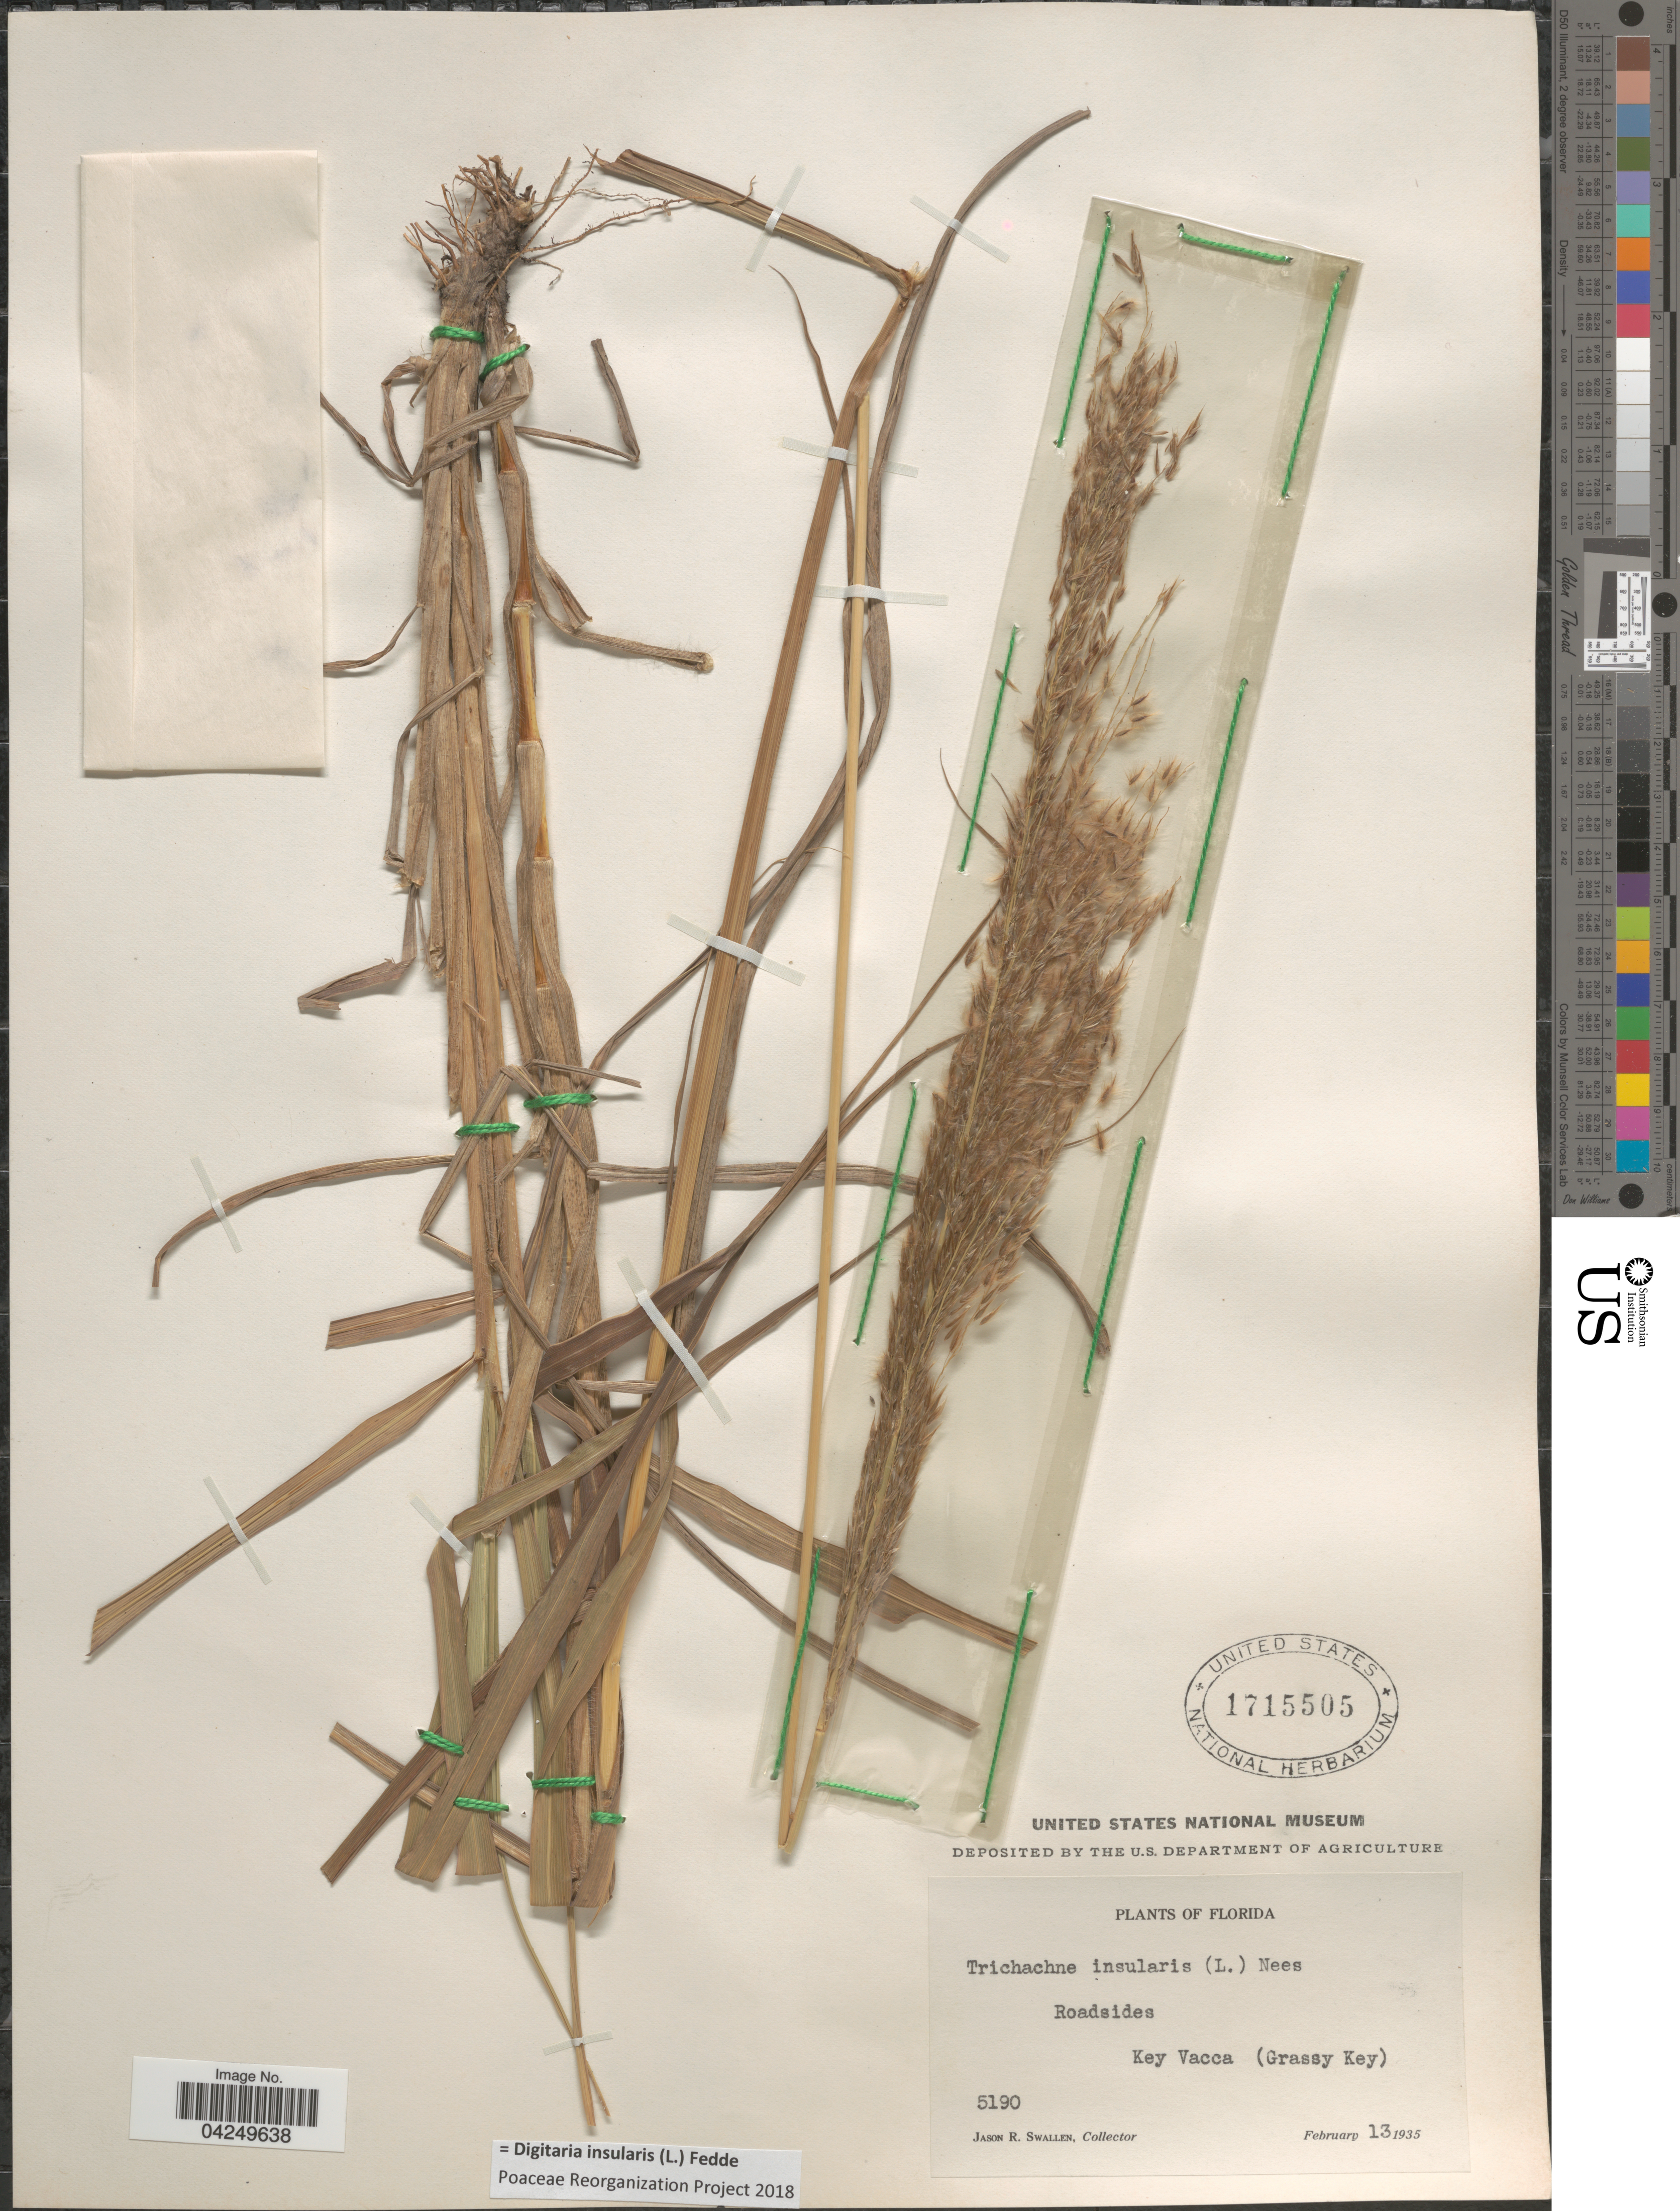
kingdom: Plantae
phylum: Tracheophyta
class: Liliopsida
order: Poales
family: Poaceae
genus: Digitaria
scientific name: Digitaria insularis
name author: (L.) Fedde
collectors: J. R. Swallen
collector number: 5190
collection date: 1935-02-13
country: United States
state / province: Florida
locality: Key Vacca (Grassy Key).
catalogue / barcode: US 1715505